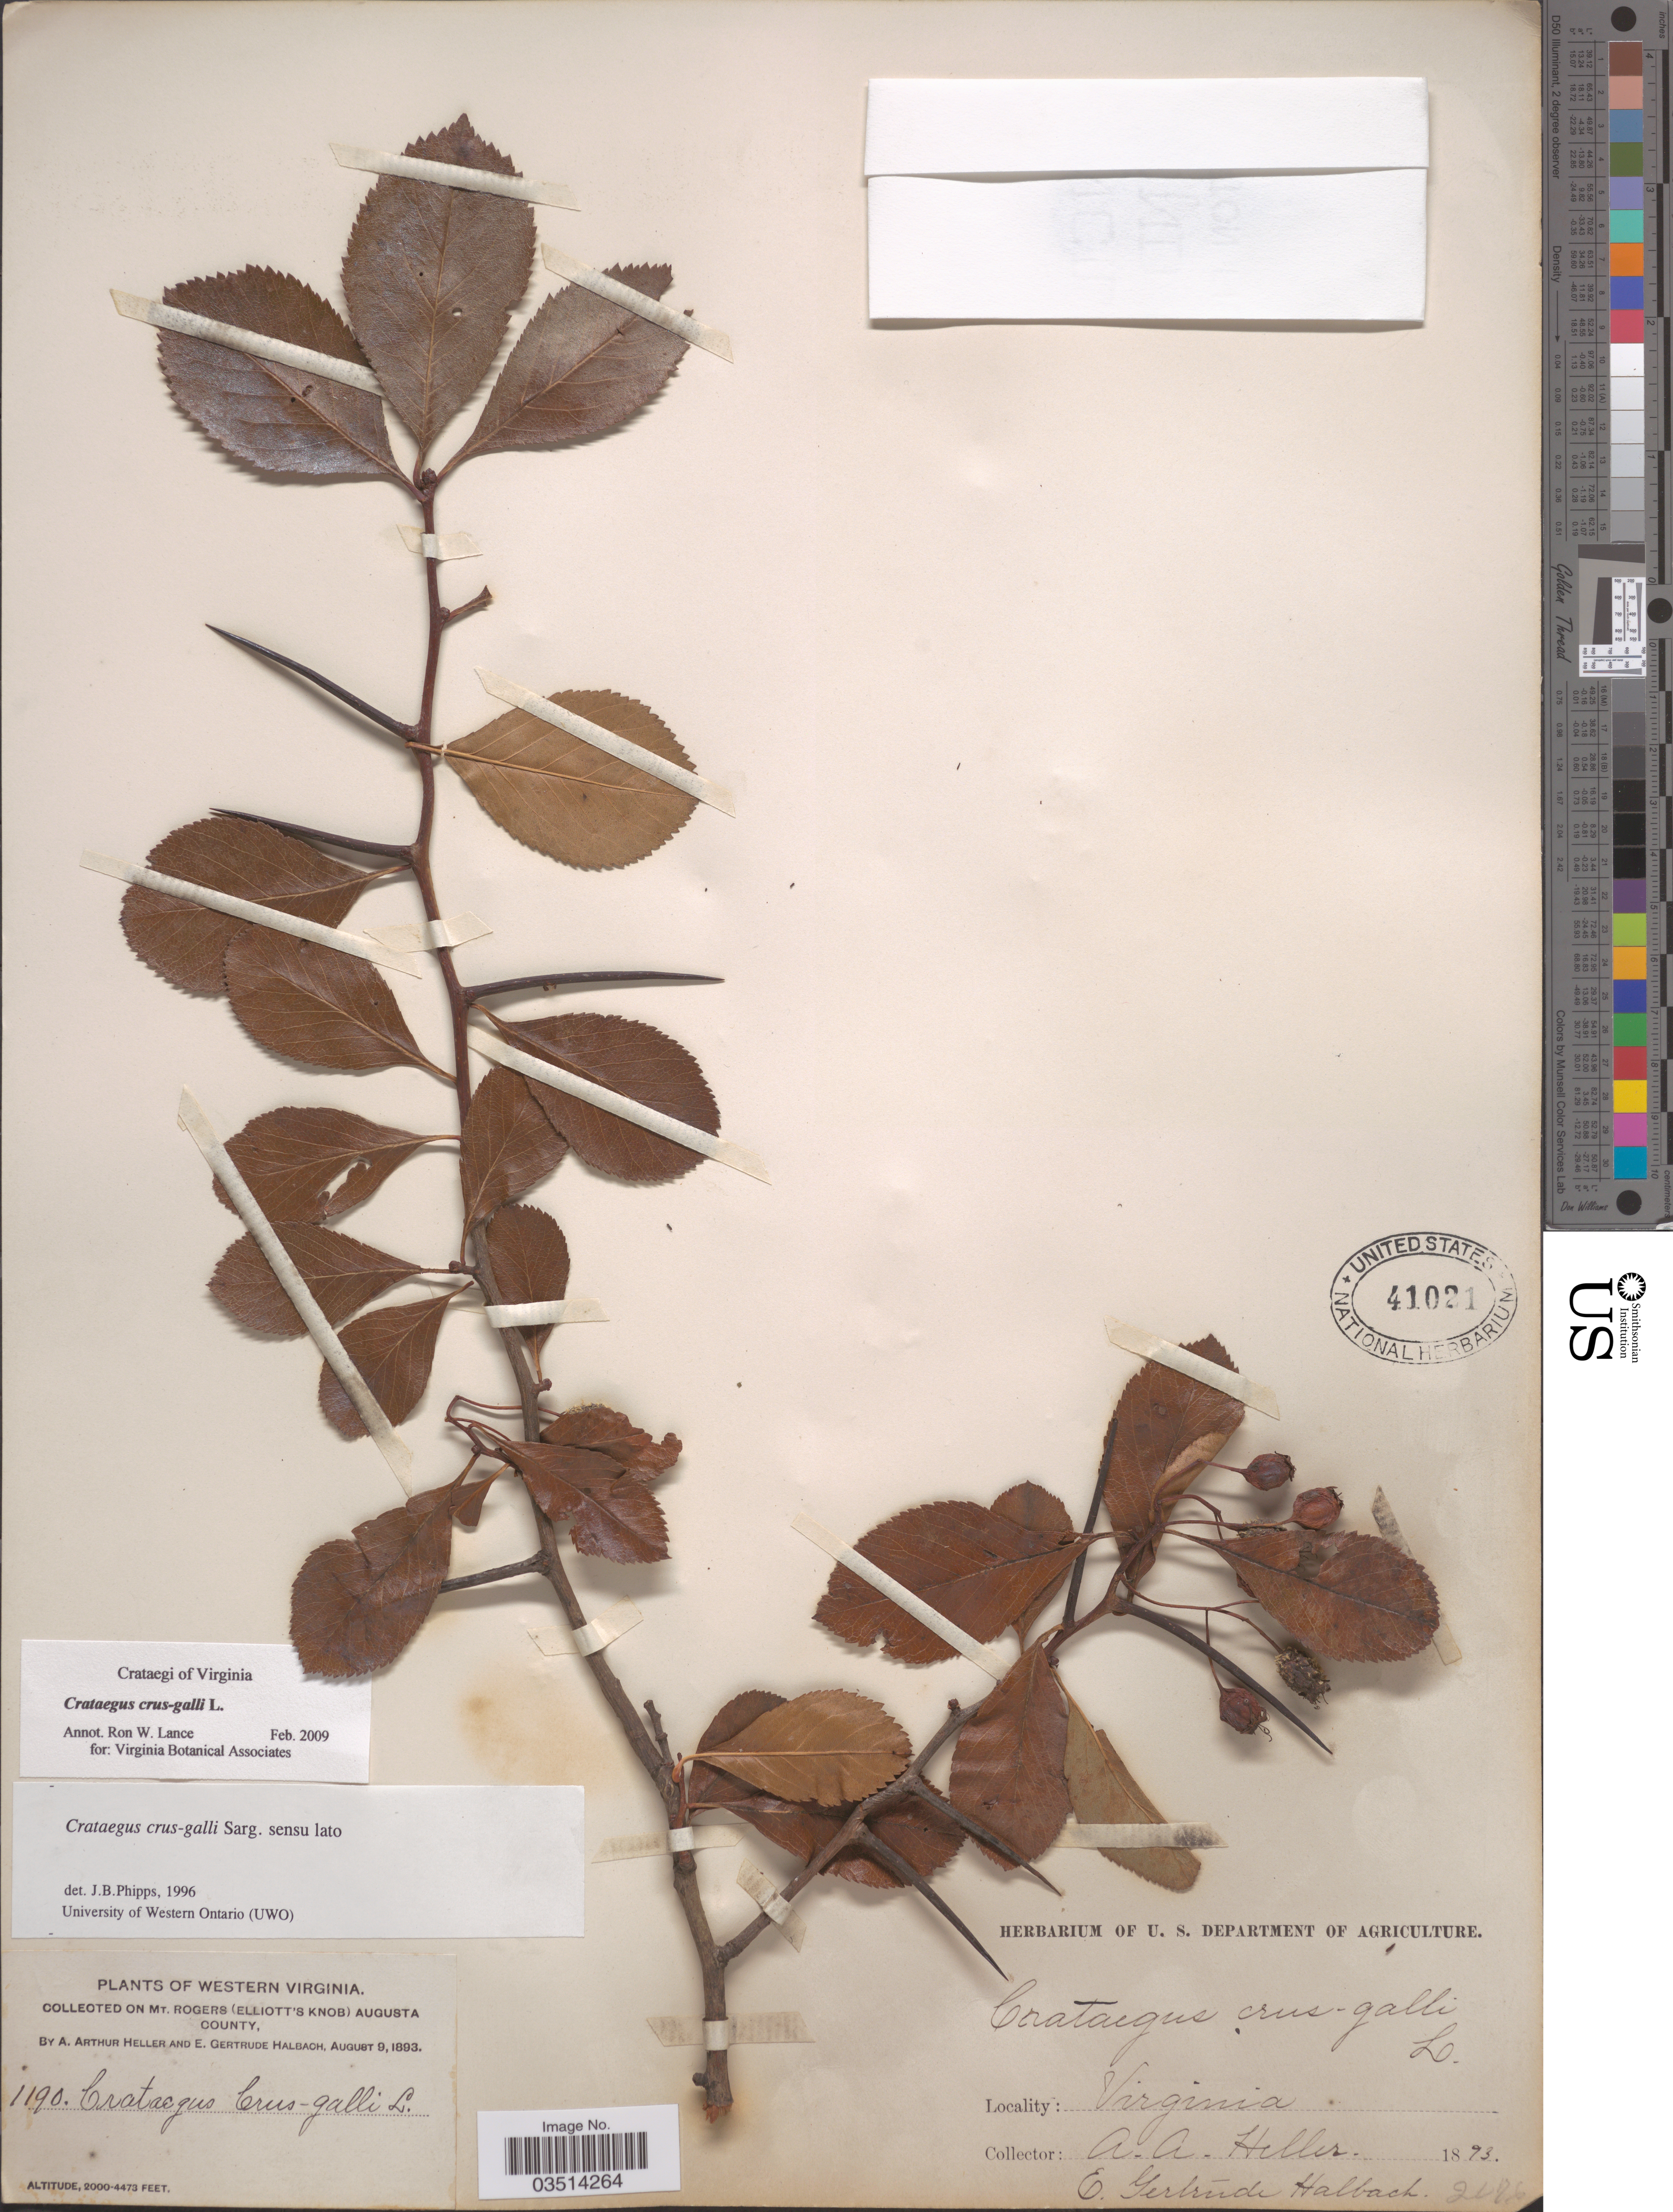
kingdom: Plantae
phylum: Tracheophyta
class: Magnoliopsida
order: Rosales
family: Rosaceae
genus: Crataegus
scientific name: Crataegus crus-galli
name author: L.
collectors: A. A. Heller & E. G. Halbach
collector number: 1190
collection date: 1893-08-09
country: United States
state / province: Virginia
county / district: Augusta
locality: Western Virginia. On Mt. Rogers (Elliot's Knob) Augusta County.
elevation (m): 610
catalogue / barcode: US 41021